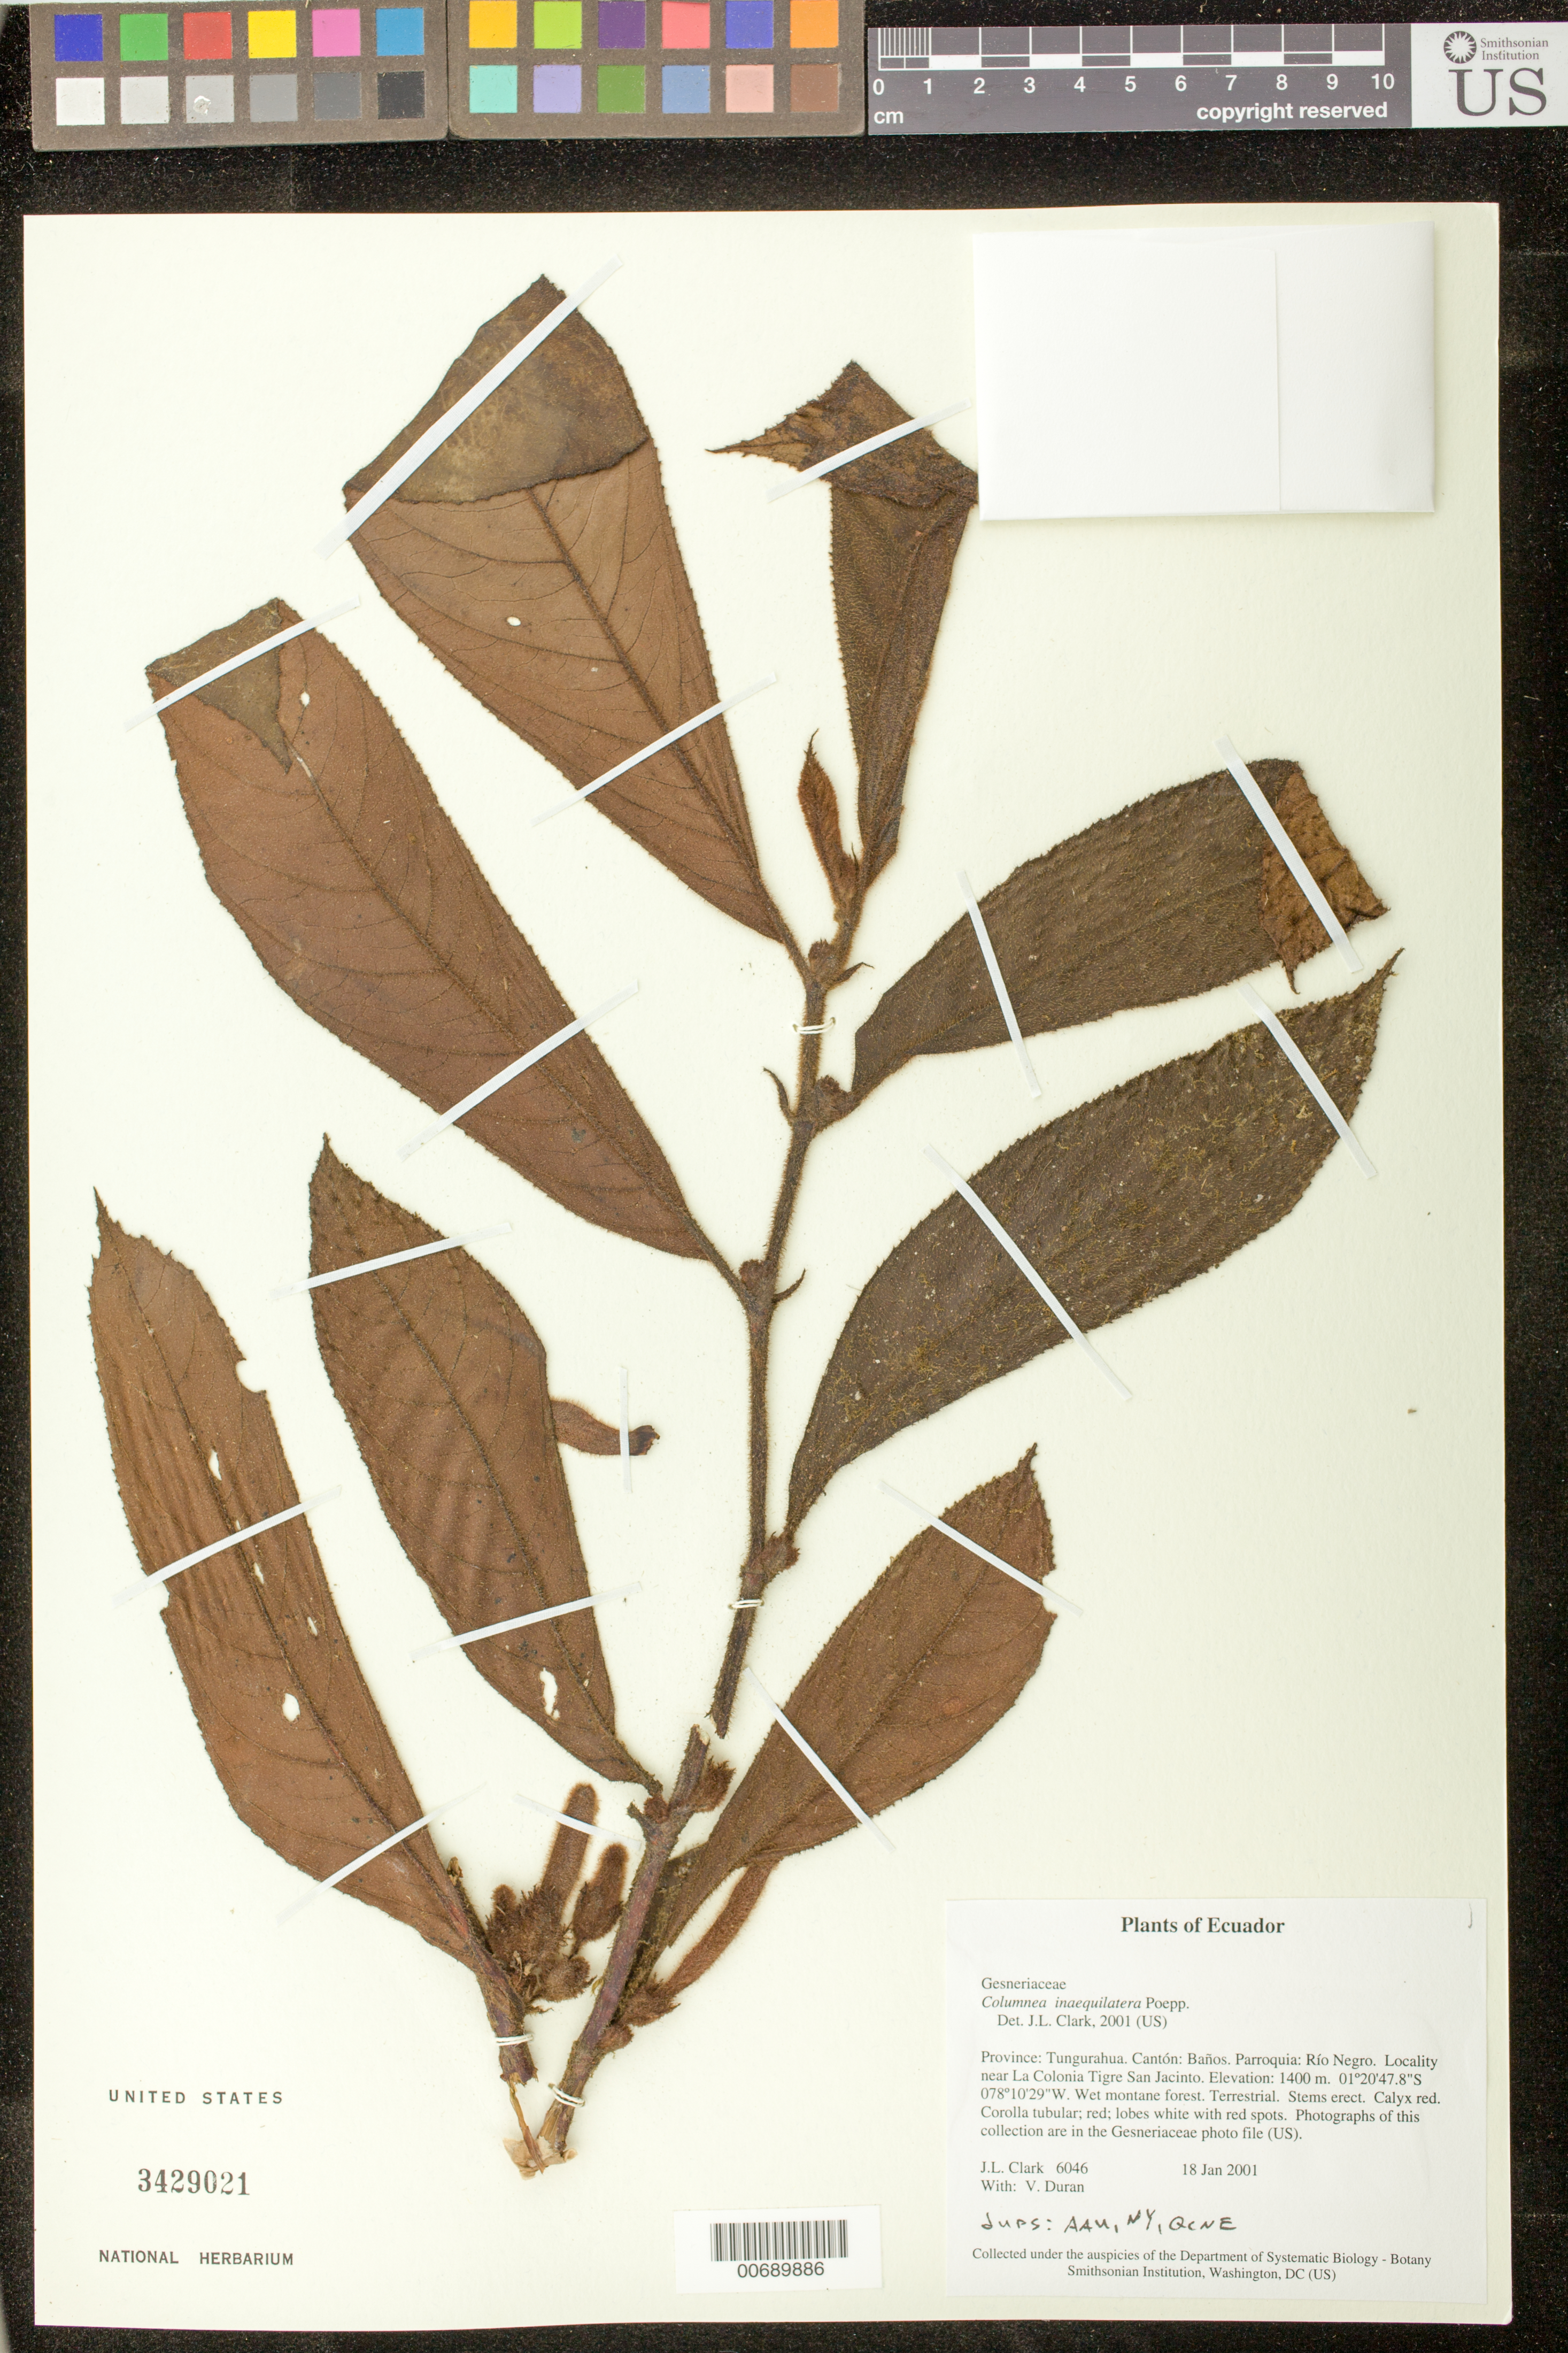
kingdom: Plantae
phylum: Tracheophyta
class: Magnoliopsida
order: Lamiales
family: Gesneriaceae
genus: Columnea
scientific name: Columnea inaequilatera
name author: Poepp.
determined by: Clark, J. L., (SEL), The Marie Selby Botanical Garden (UNITED STATES)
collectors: J. L. Clark & V. Duran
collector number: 06046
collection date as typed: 18 Jan 2001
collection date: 2001-01-18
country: Ecuador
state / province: Tungurahua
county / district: Baños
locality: Parroquia: Río Negro. Locality near La Colonia Tigre San Jacinto.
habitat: Wet montane forest.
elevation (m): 1400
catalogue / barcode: US 3429021